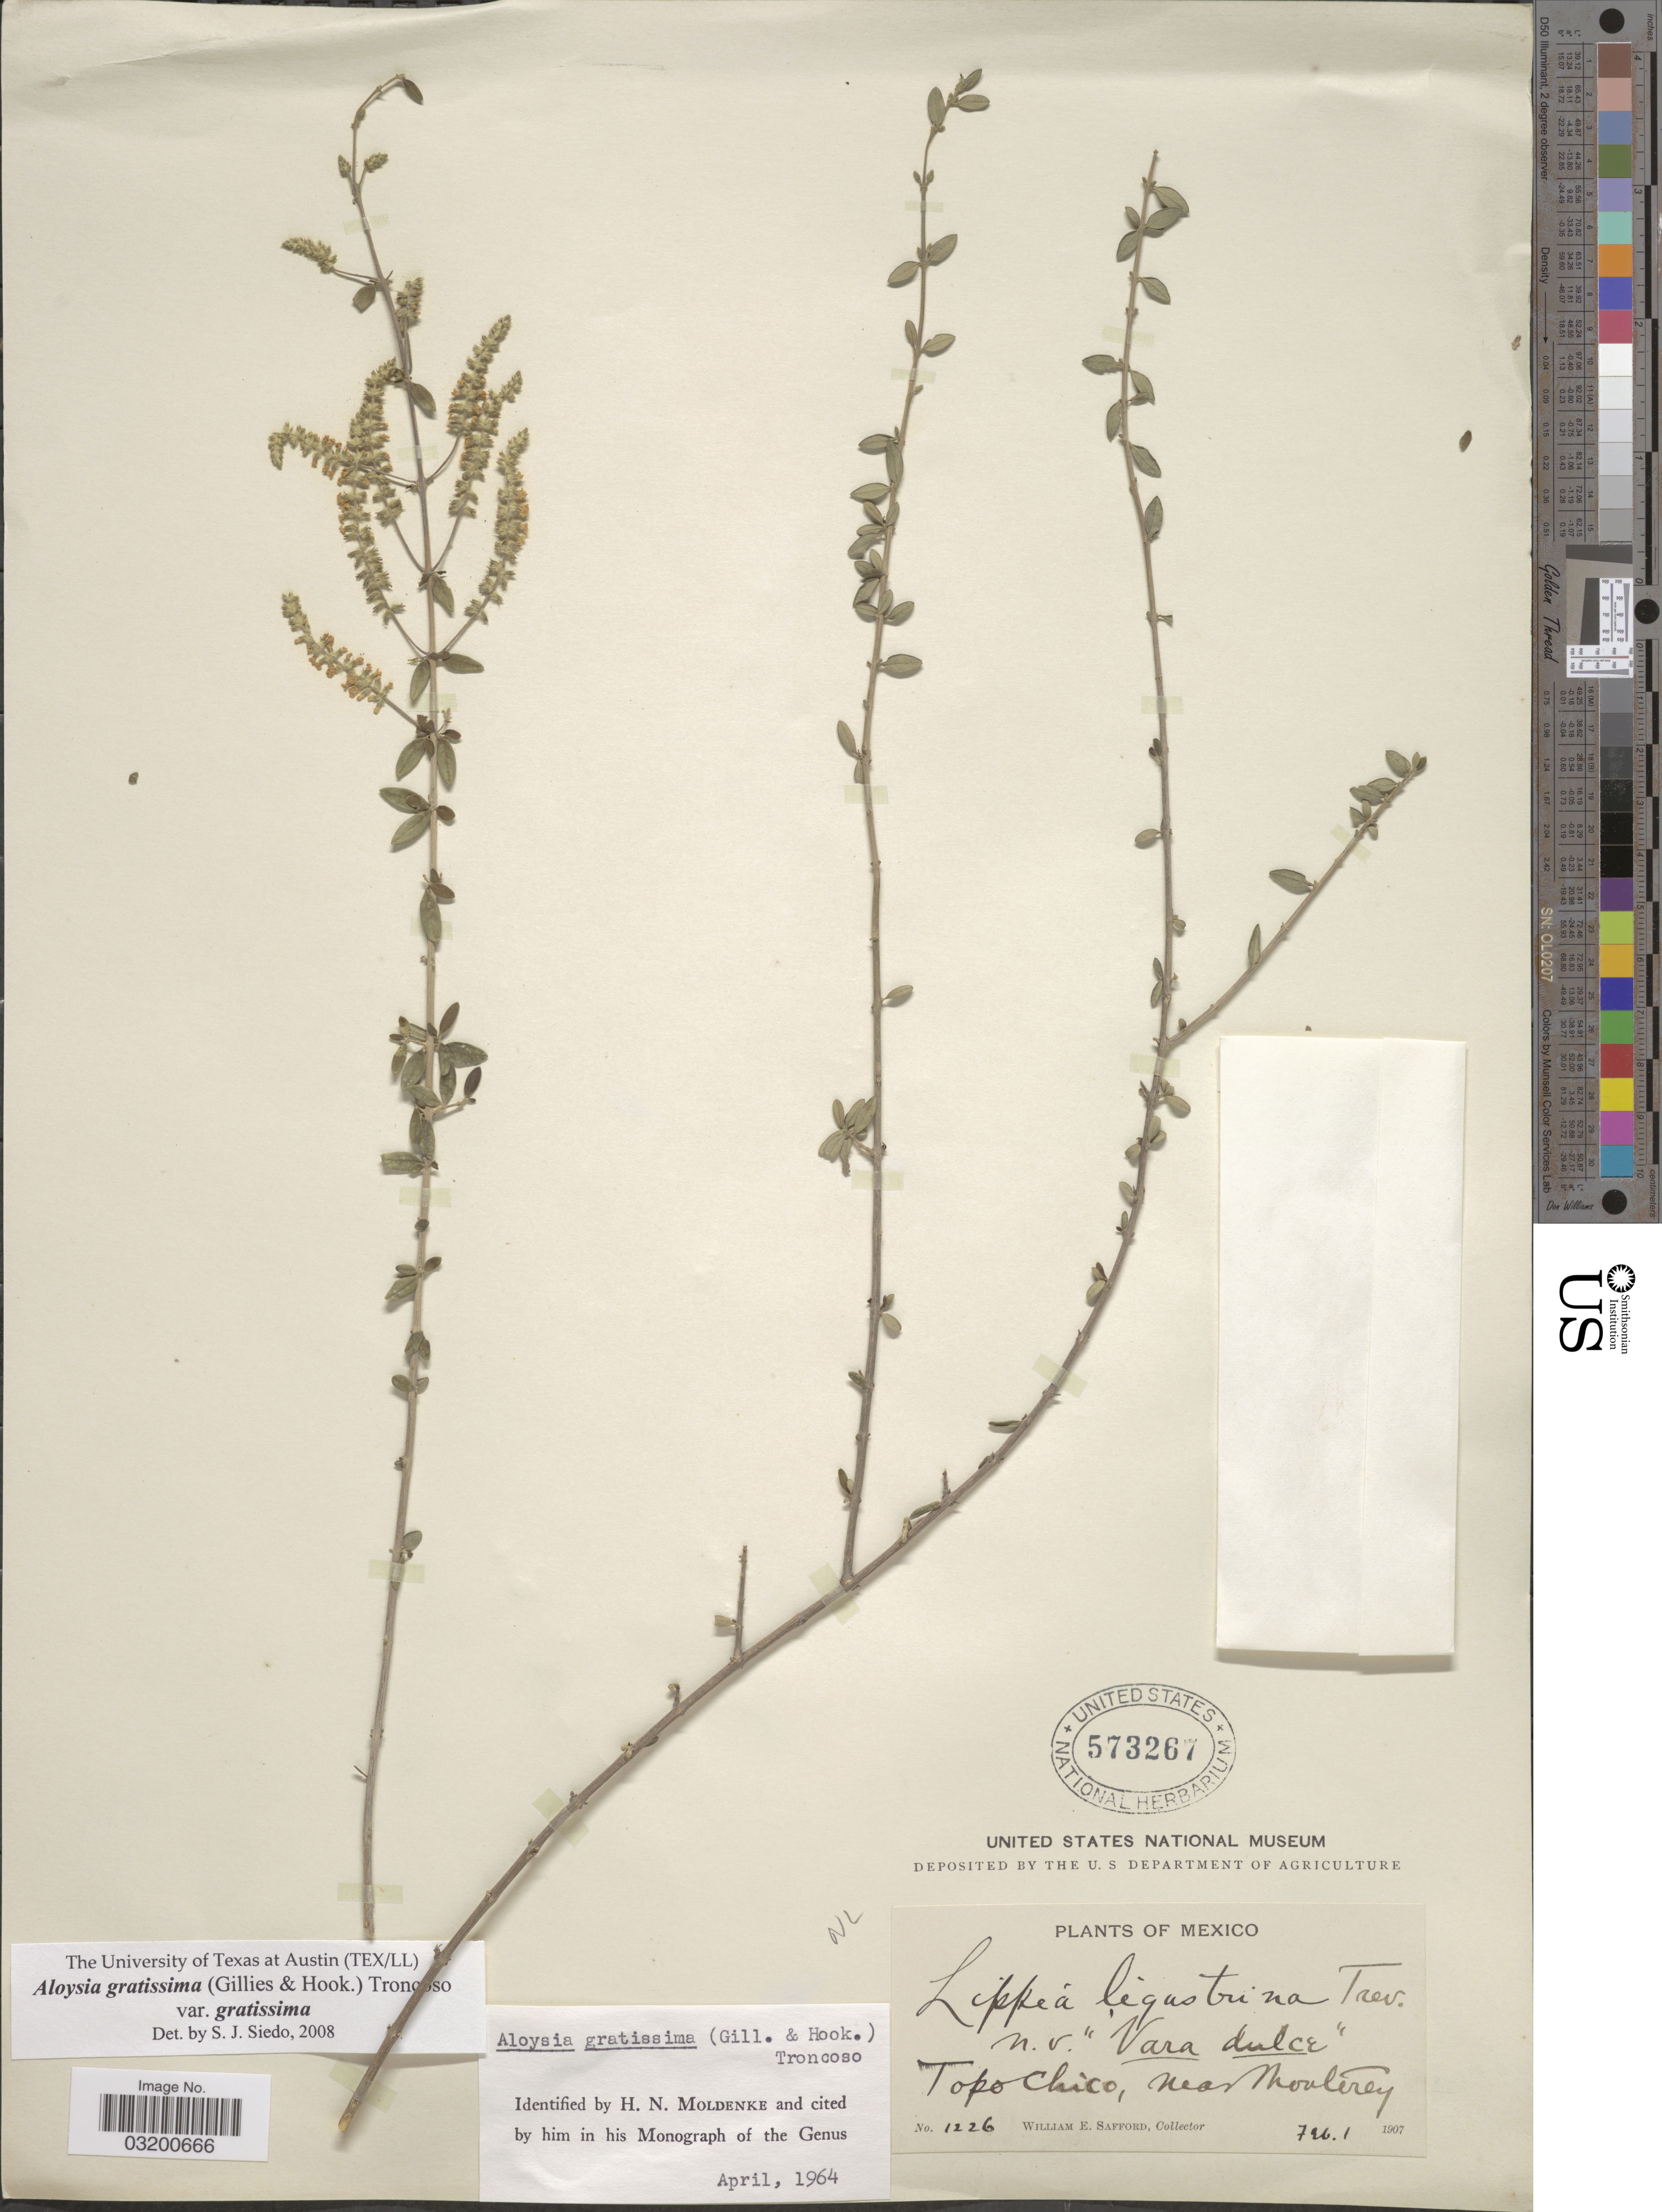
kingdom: Plantae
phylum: Tracheophyta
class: Magnoliopsida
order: Lamiales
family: Verbenaceae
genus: Aloysia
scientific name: Aloysia gratissima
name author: (Gillies & Hook.) Tronc.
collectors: W. E. Safford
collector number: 1226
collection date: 1907-02-01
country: Mexico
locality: Topo Chico, near Monterey.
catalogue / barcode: US 573267